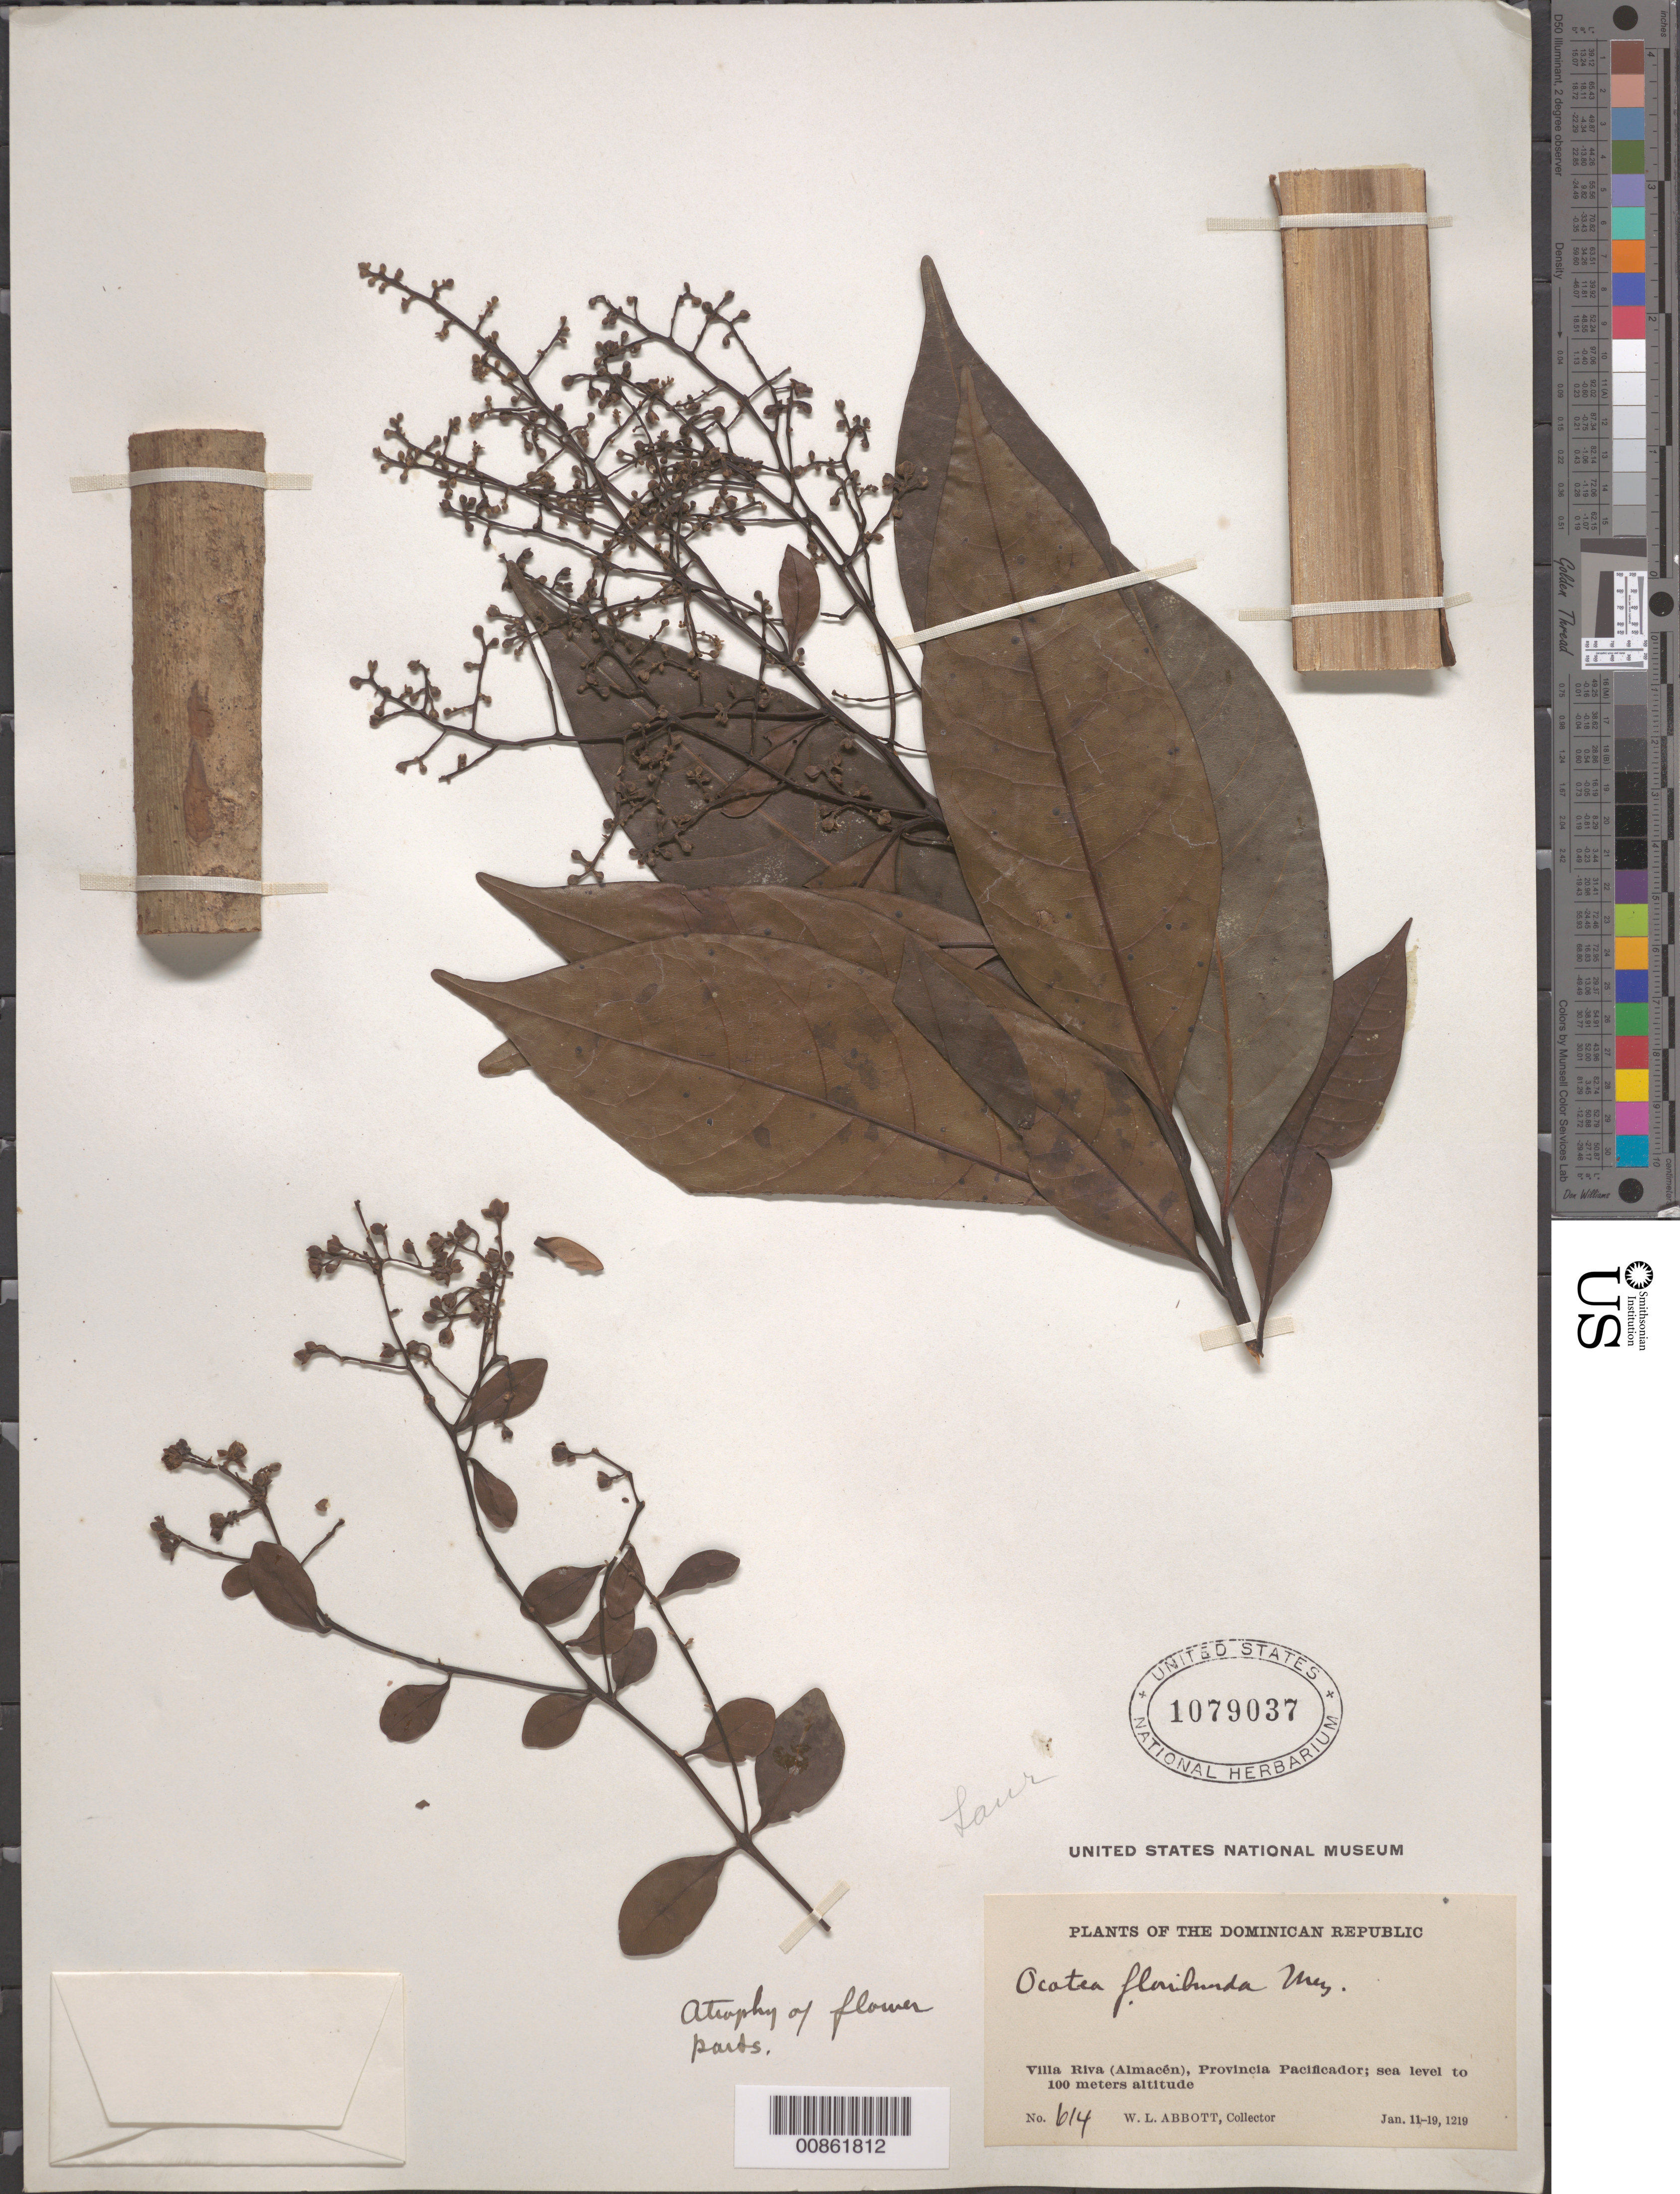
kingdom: Plantae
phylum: Tracheophyta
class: Magnoliopsida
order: Laurales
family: Lauraceae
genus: Ocotea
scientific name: Ocotea floribunda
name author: (Sw.) Mez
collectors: W. L. Abbott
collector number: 614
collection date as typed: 11 Jan 1921 to 19 Jan 1921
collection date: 1921-01-11/1921-01-19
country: Dominican Republic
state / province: Duarte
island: Hispaniola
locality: Villa Riva (Almacén), Provincia Pacificador (obsolete).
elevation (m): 0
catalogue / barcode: US 1079037